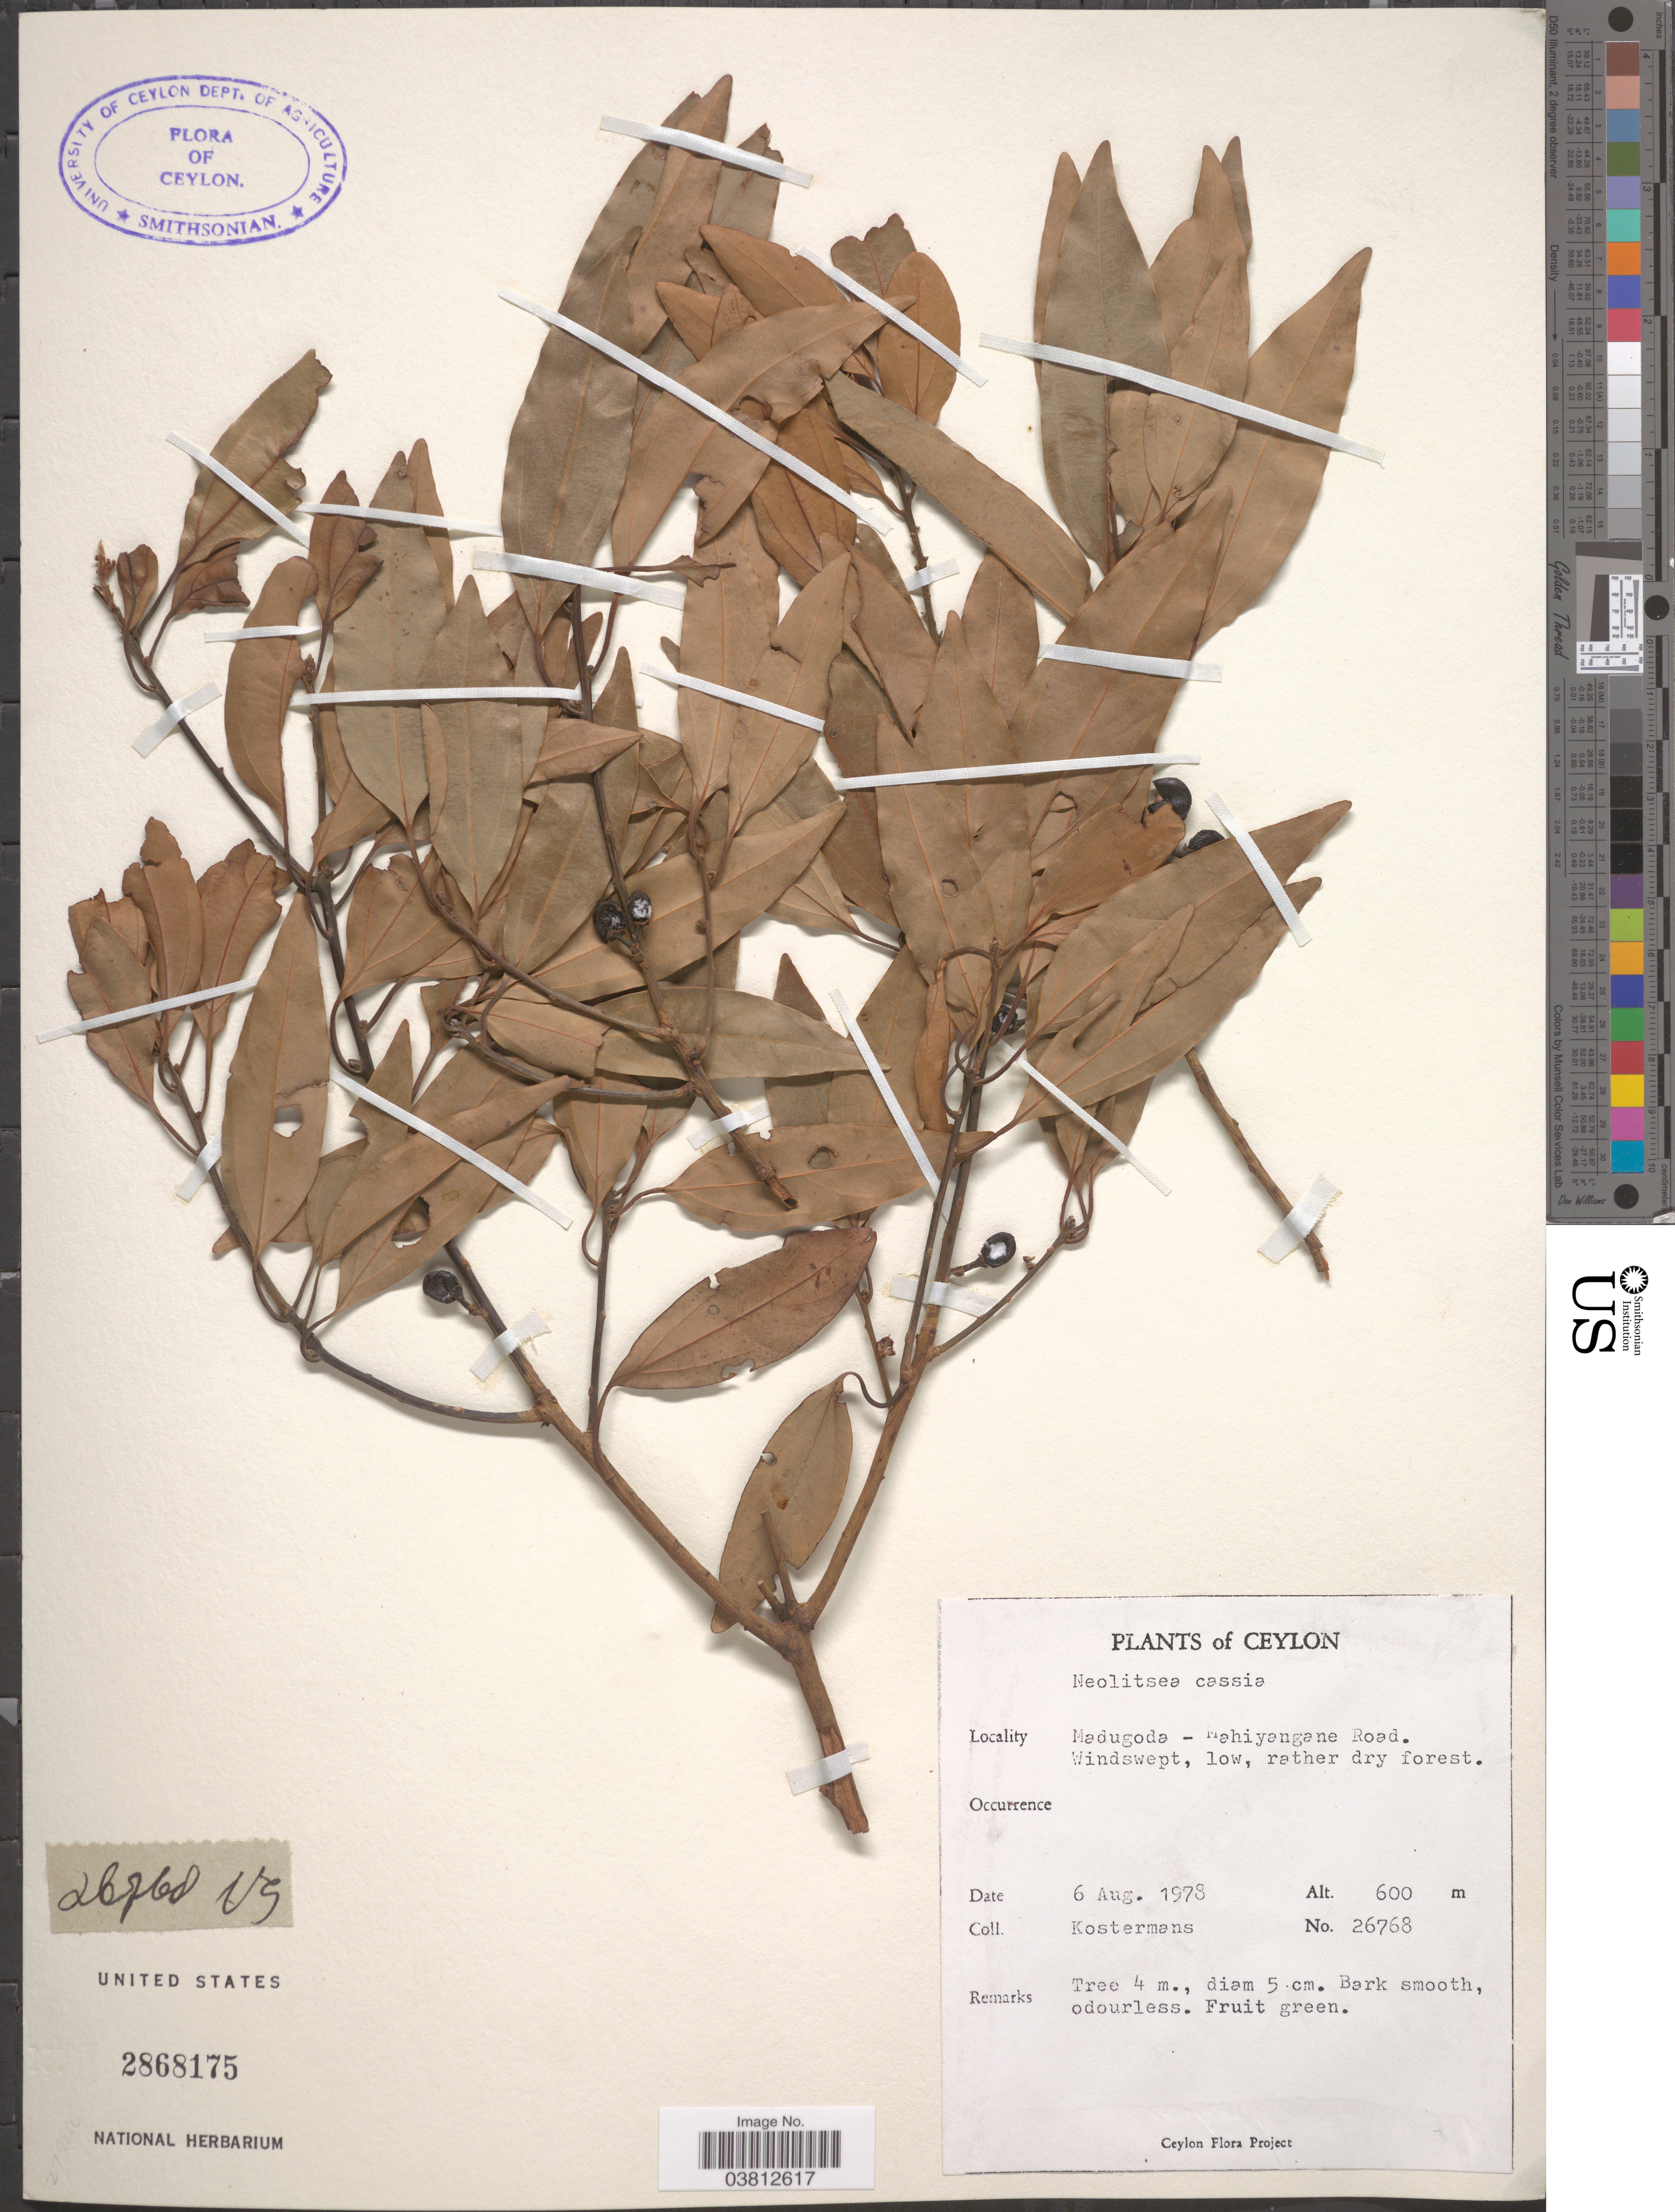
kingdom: Plantae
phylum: Tracheophyta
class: Magnoliopsida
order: Laurales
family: Lauraceae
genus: Neolitsea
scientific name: Neolitsea cassia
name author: (L.) Kosterm.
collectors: Kostermans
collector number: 26768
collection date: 1978-08-06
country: Sri Lanka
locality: Ceylon. Madugoda - Mahiyangane Road.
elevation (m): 600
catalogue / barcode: US 2868175